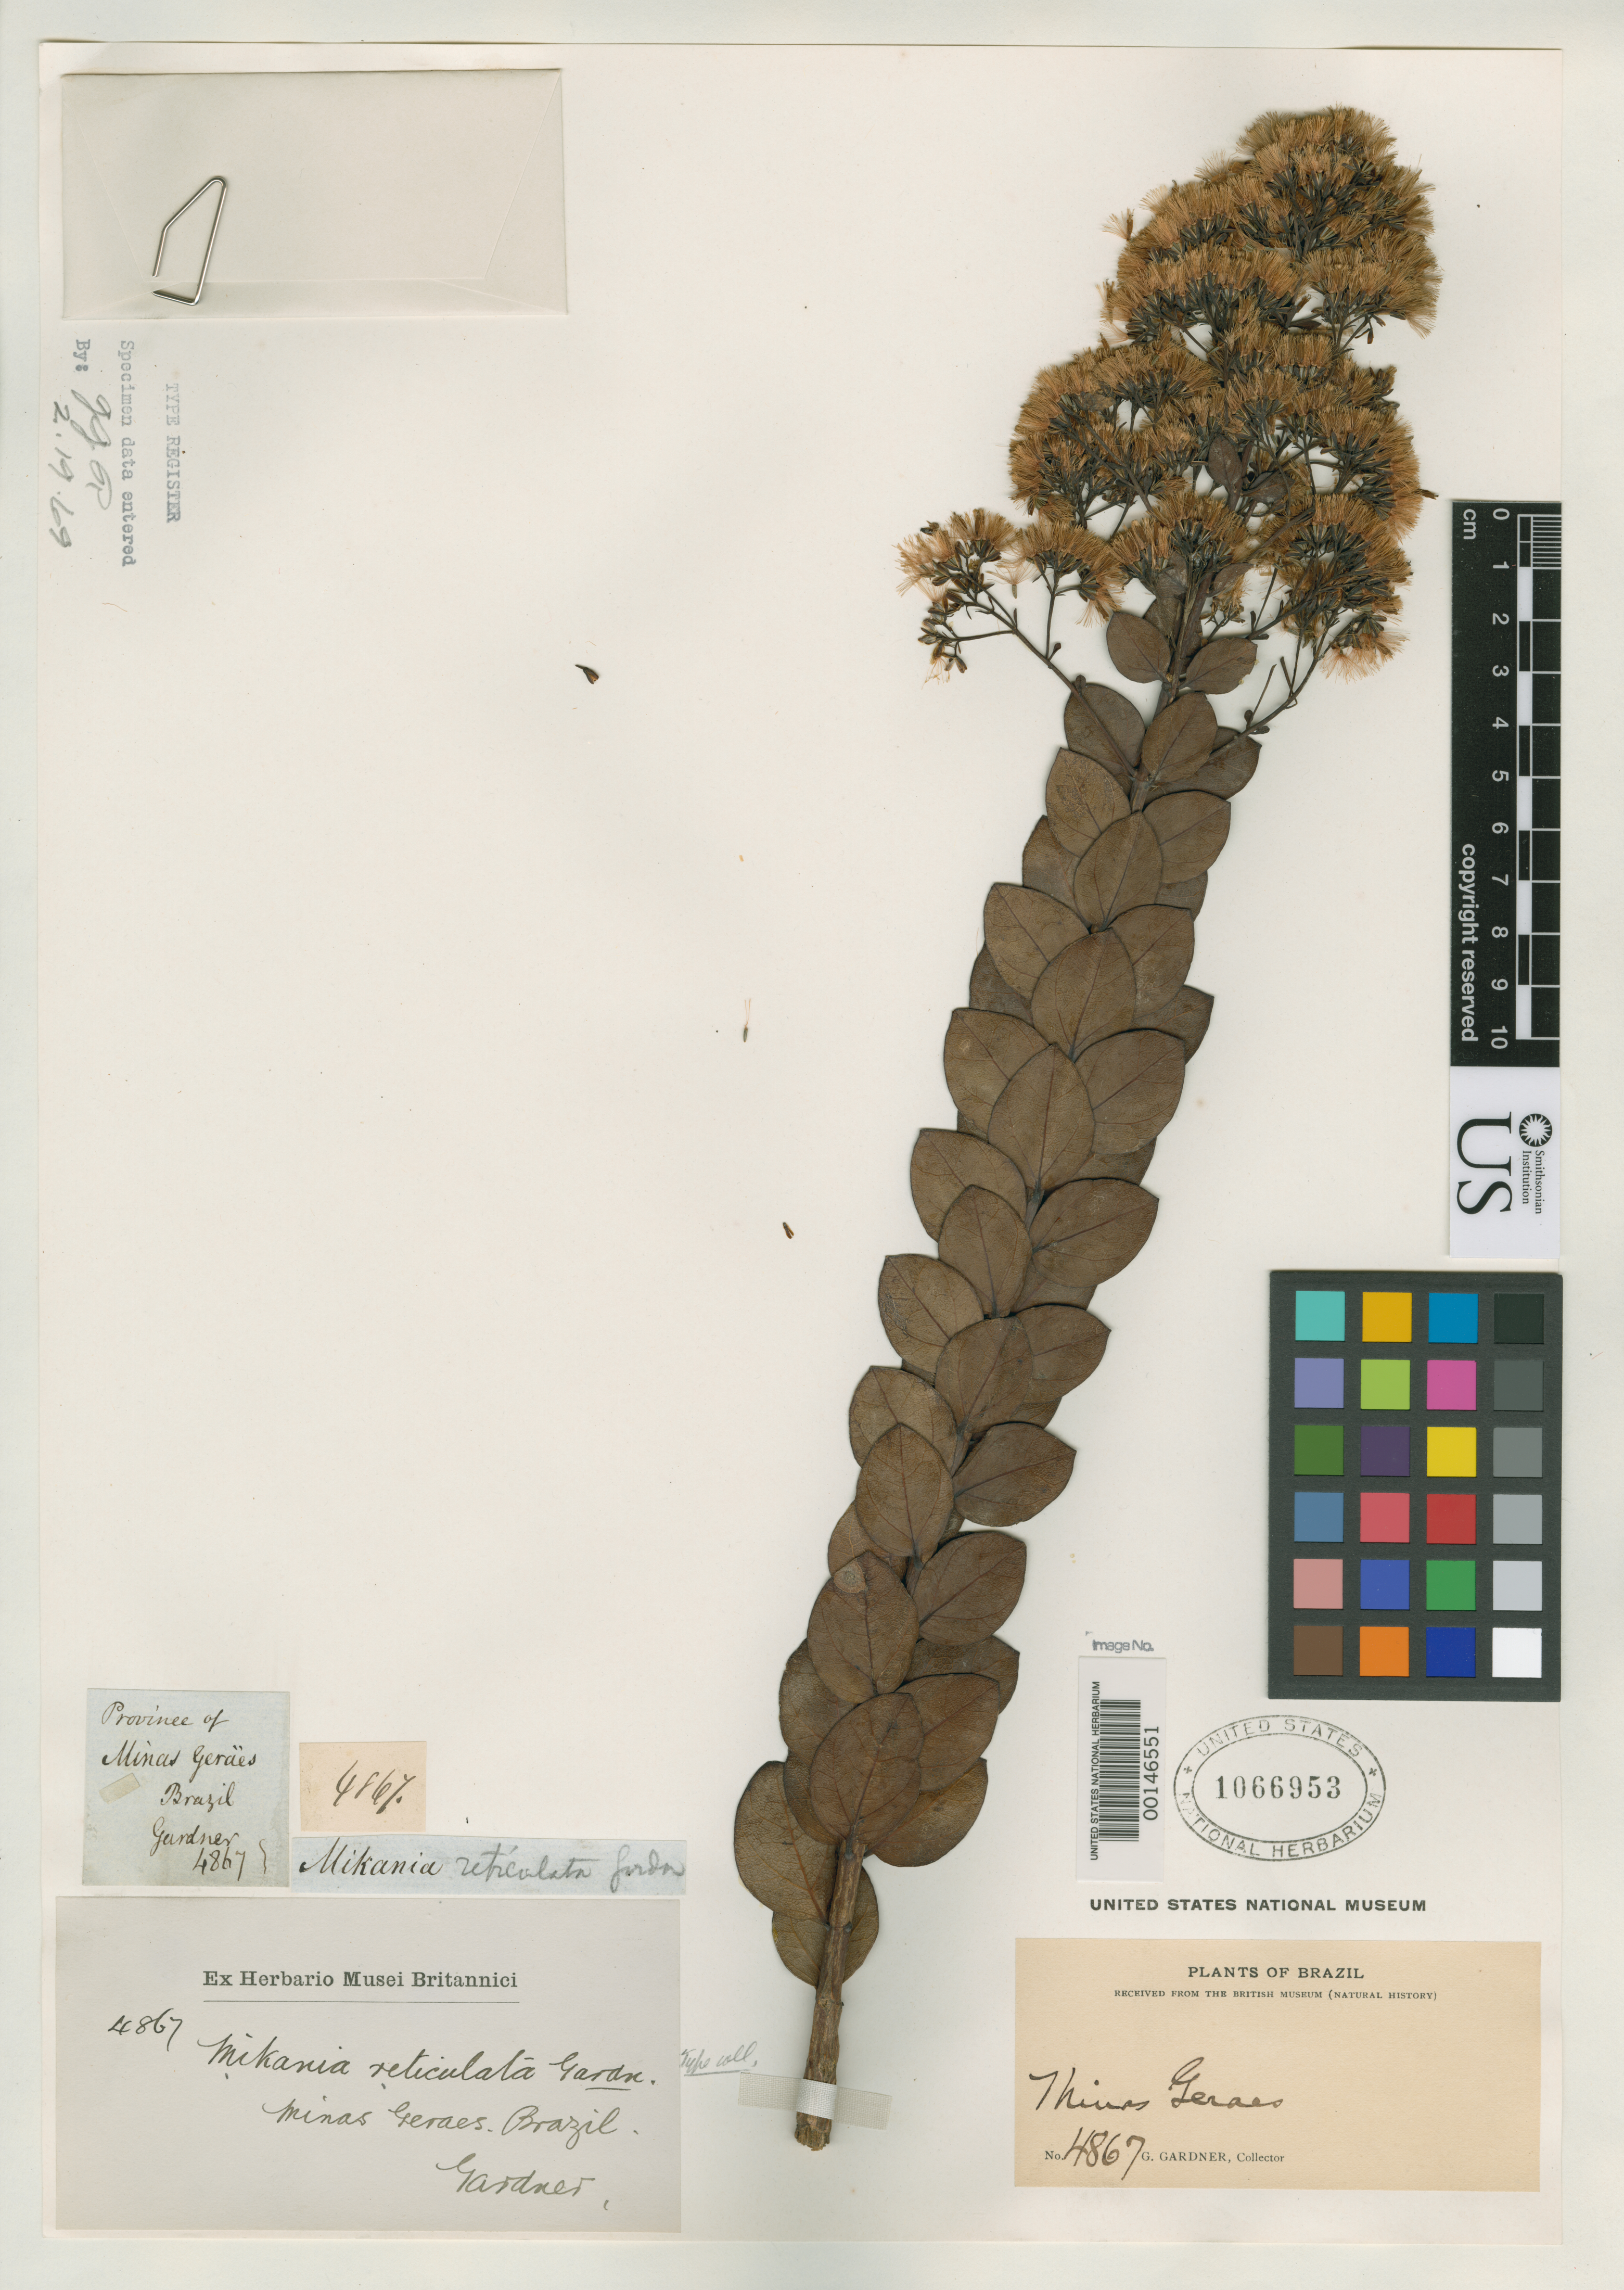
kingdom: Plantae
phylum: Tracheophyta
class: Magnoliopsida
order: Asterales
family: Asteraceae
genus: Mikania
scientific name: Mikania reticulata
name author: Gardner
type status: Isotype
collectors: G. Gardner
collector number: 4867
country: Brazil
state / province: Minas Gerais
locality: Diamond District.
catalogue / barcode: US 1066953